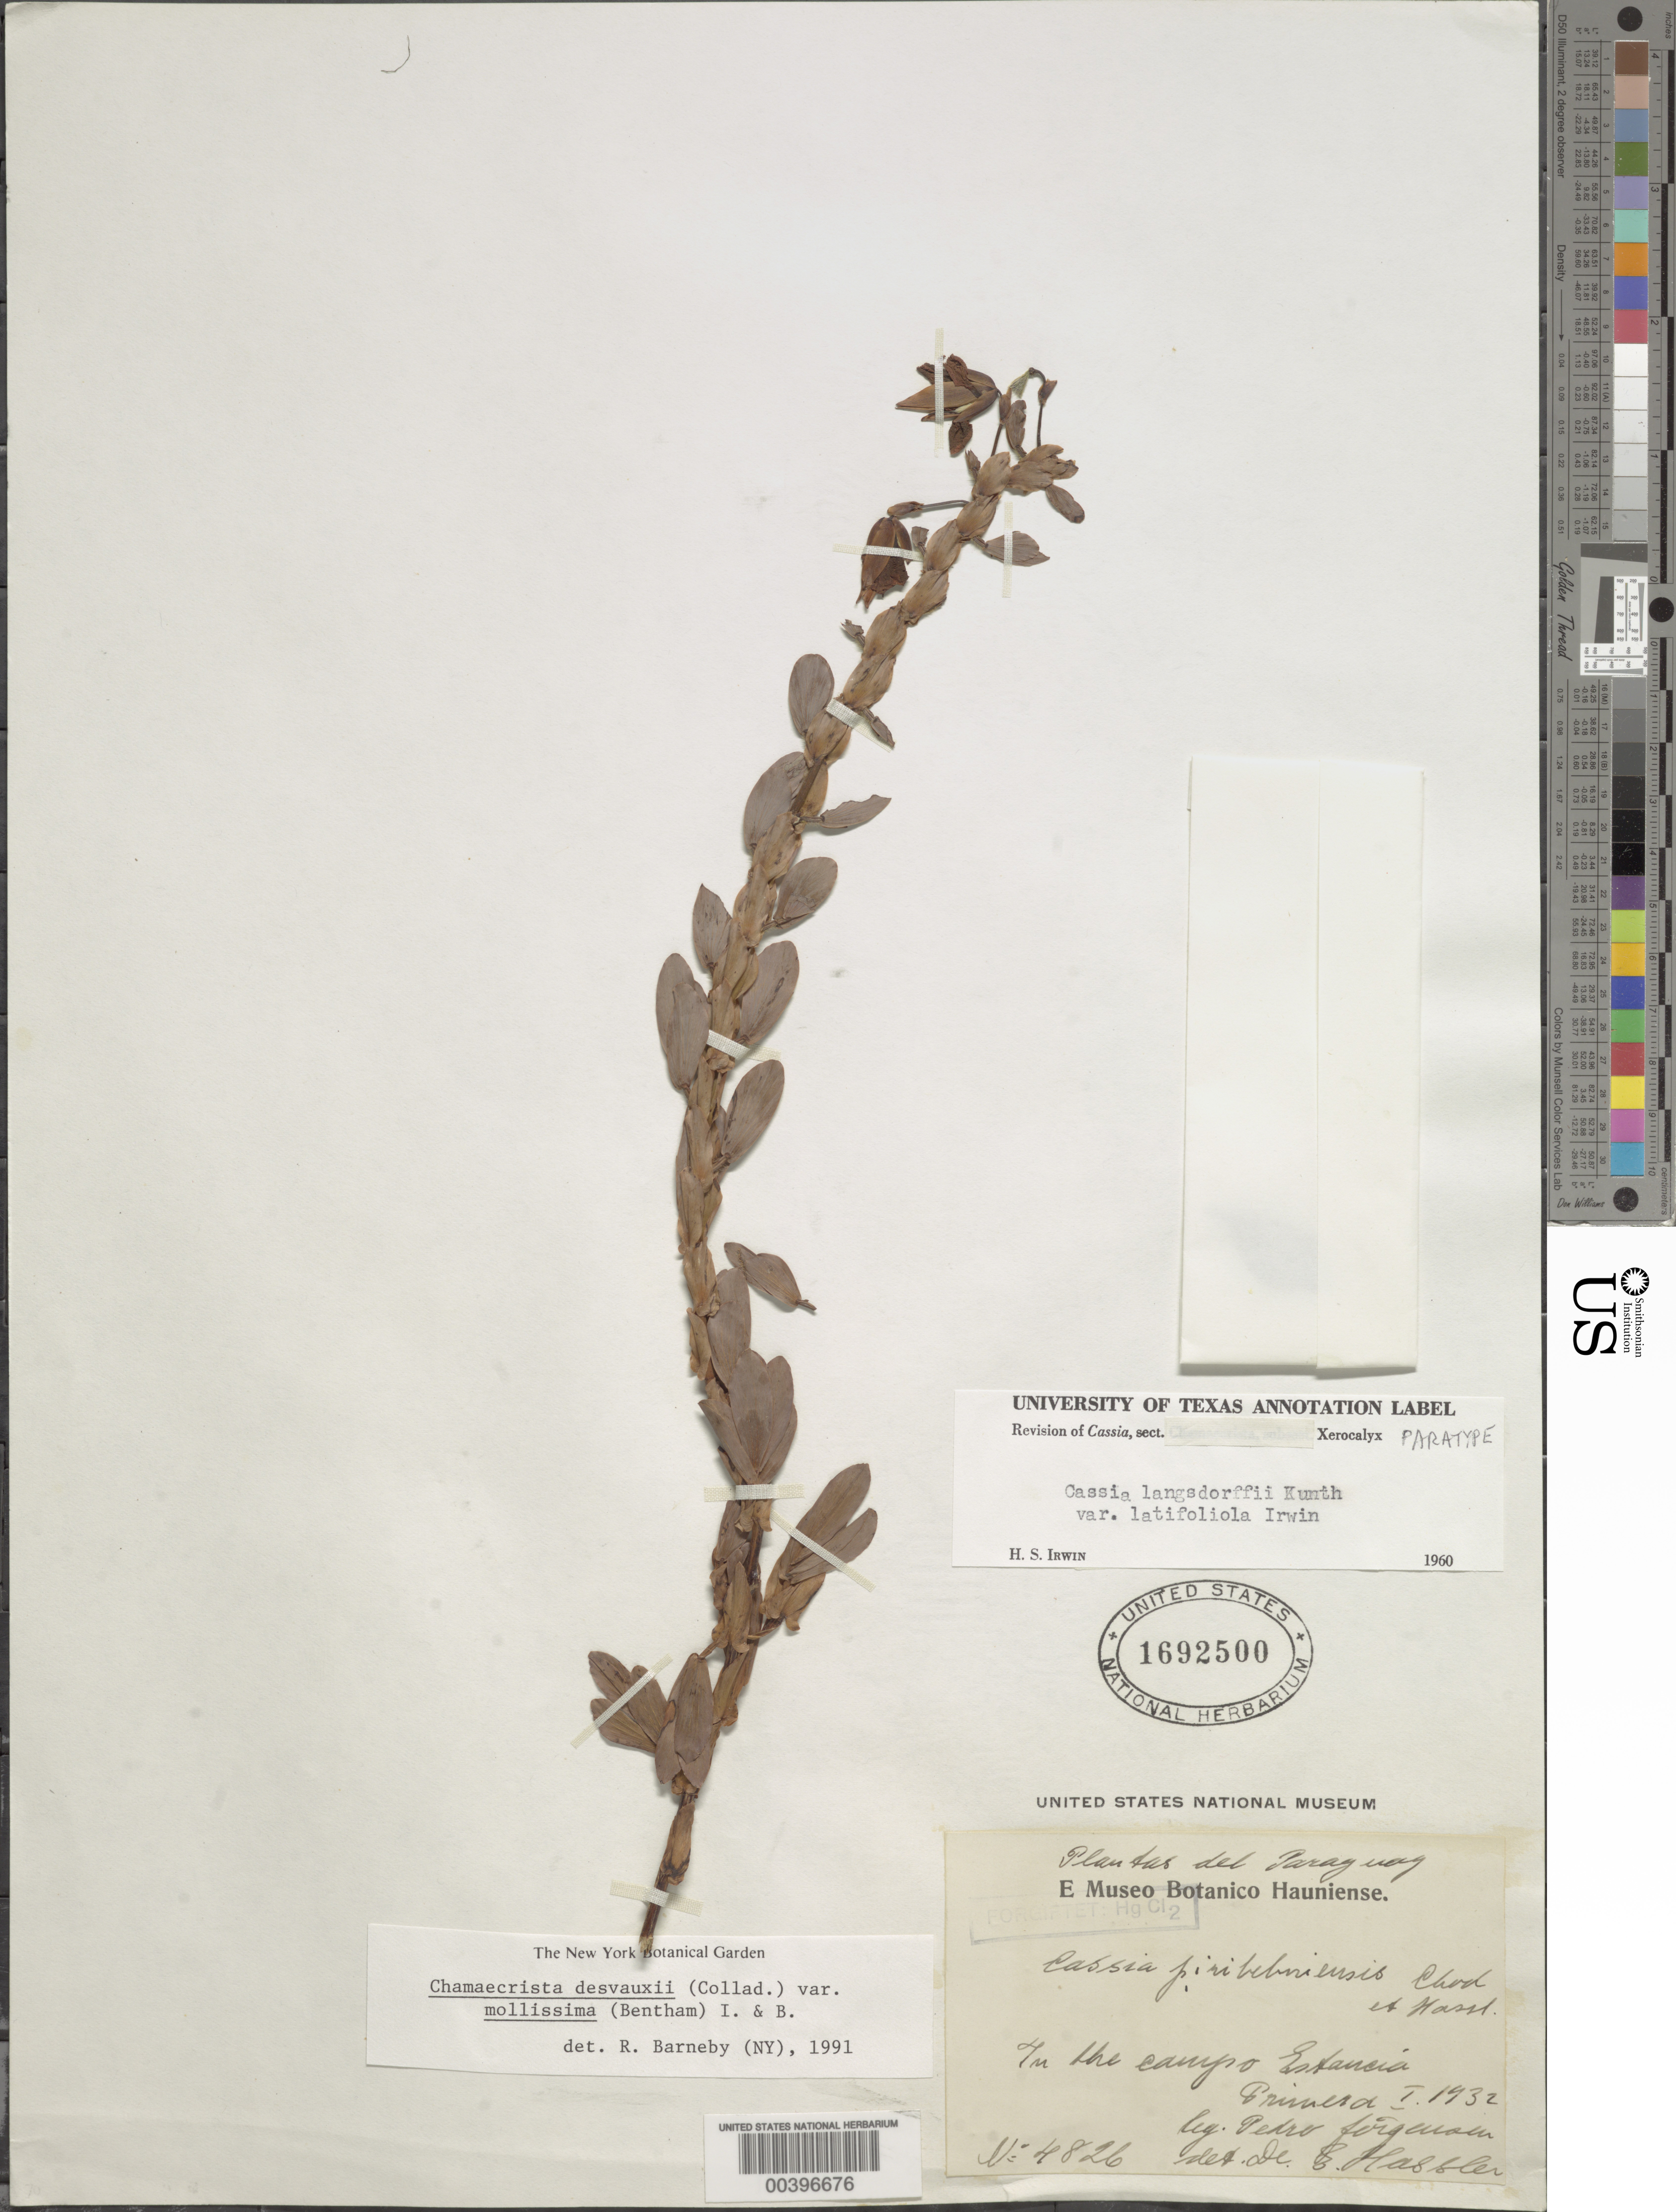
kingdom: Plantae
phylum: Tracheophyta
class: Magnoliopsida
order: Fabales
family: Fabaceae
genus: Chamaecrista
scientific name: Chamaecrista desvauxii var. mollissima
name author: (Benth.) H.S. Irwin & Barneby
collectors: P. Jorgensen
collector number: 4826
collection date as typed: Jan 1932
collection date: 1932-01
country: Paraguay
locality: In the campo estancia primera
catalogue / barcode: US 1692500